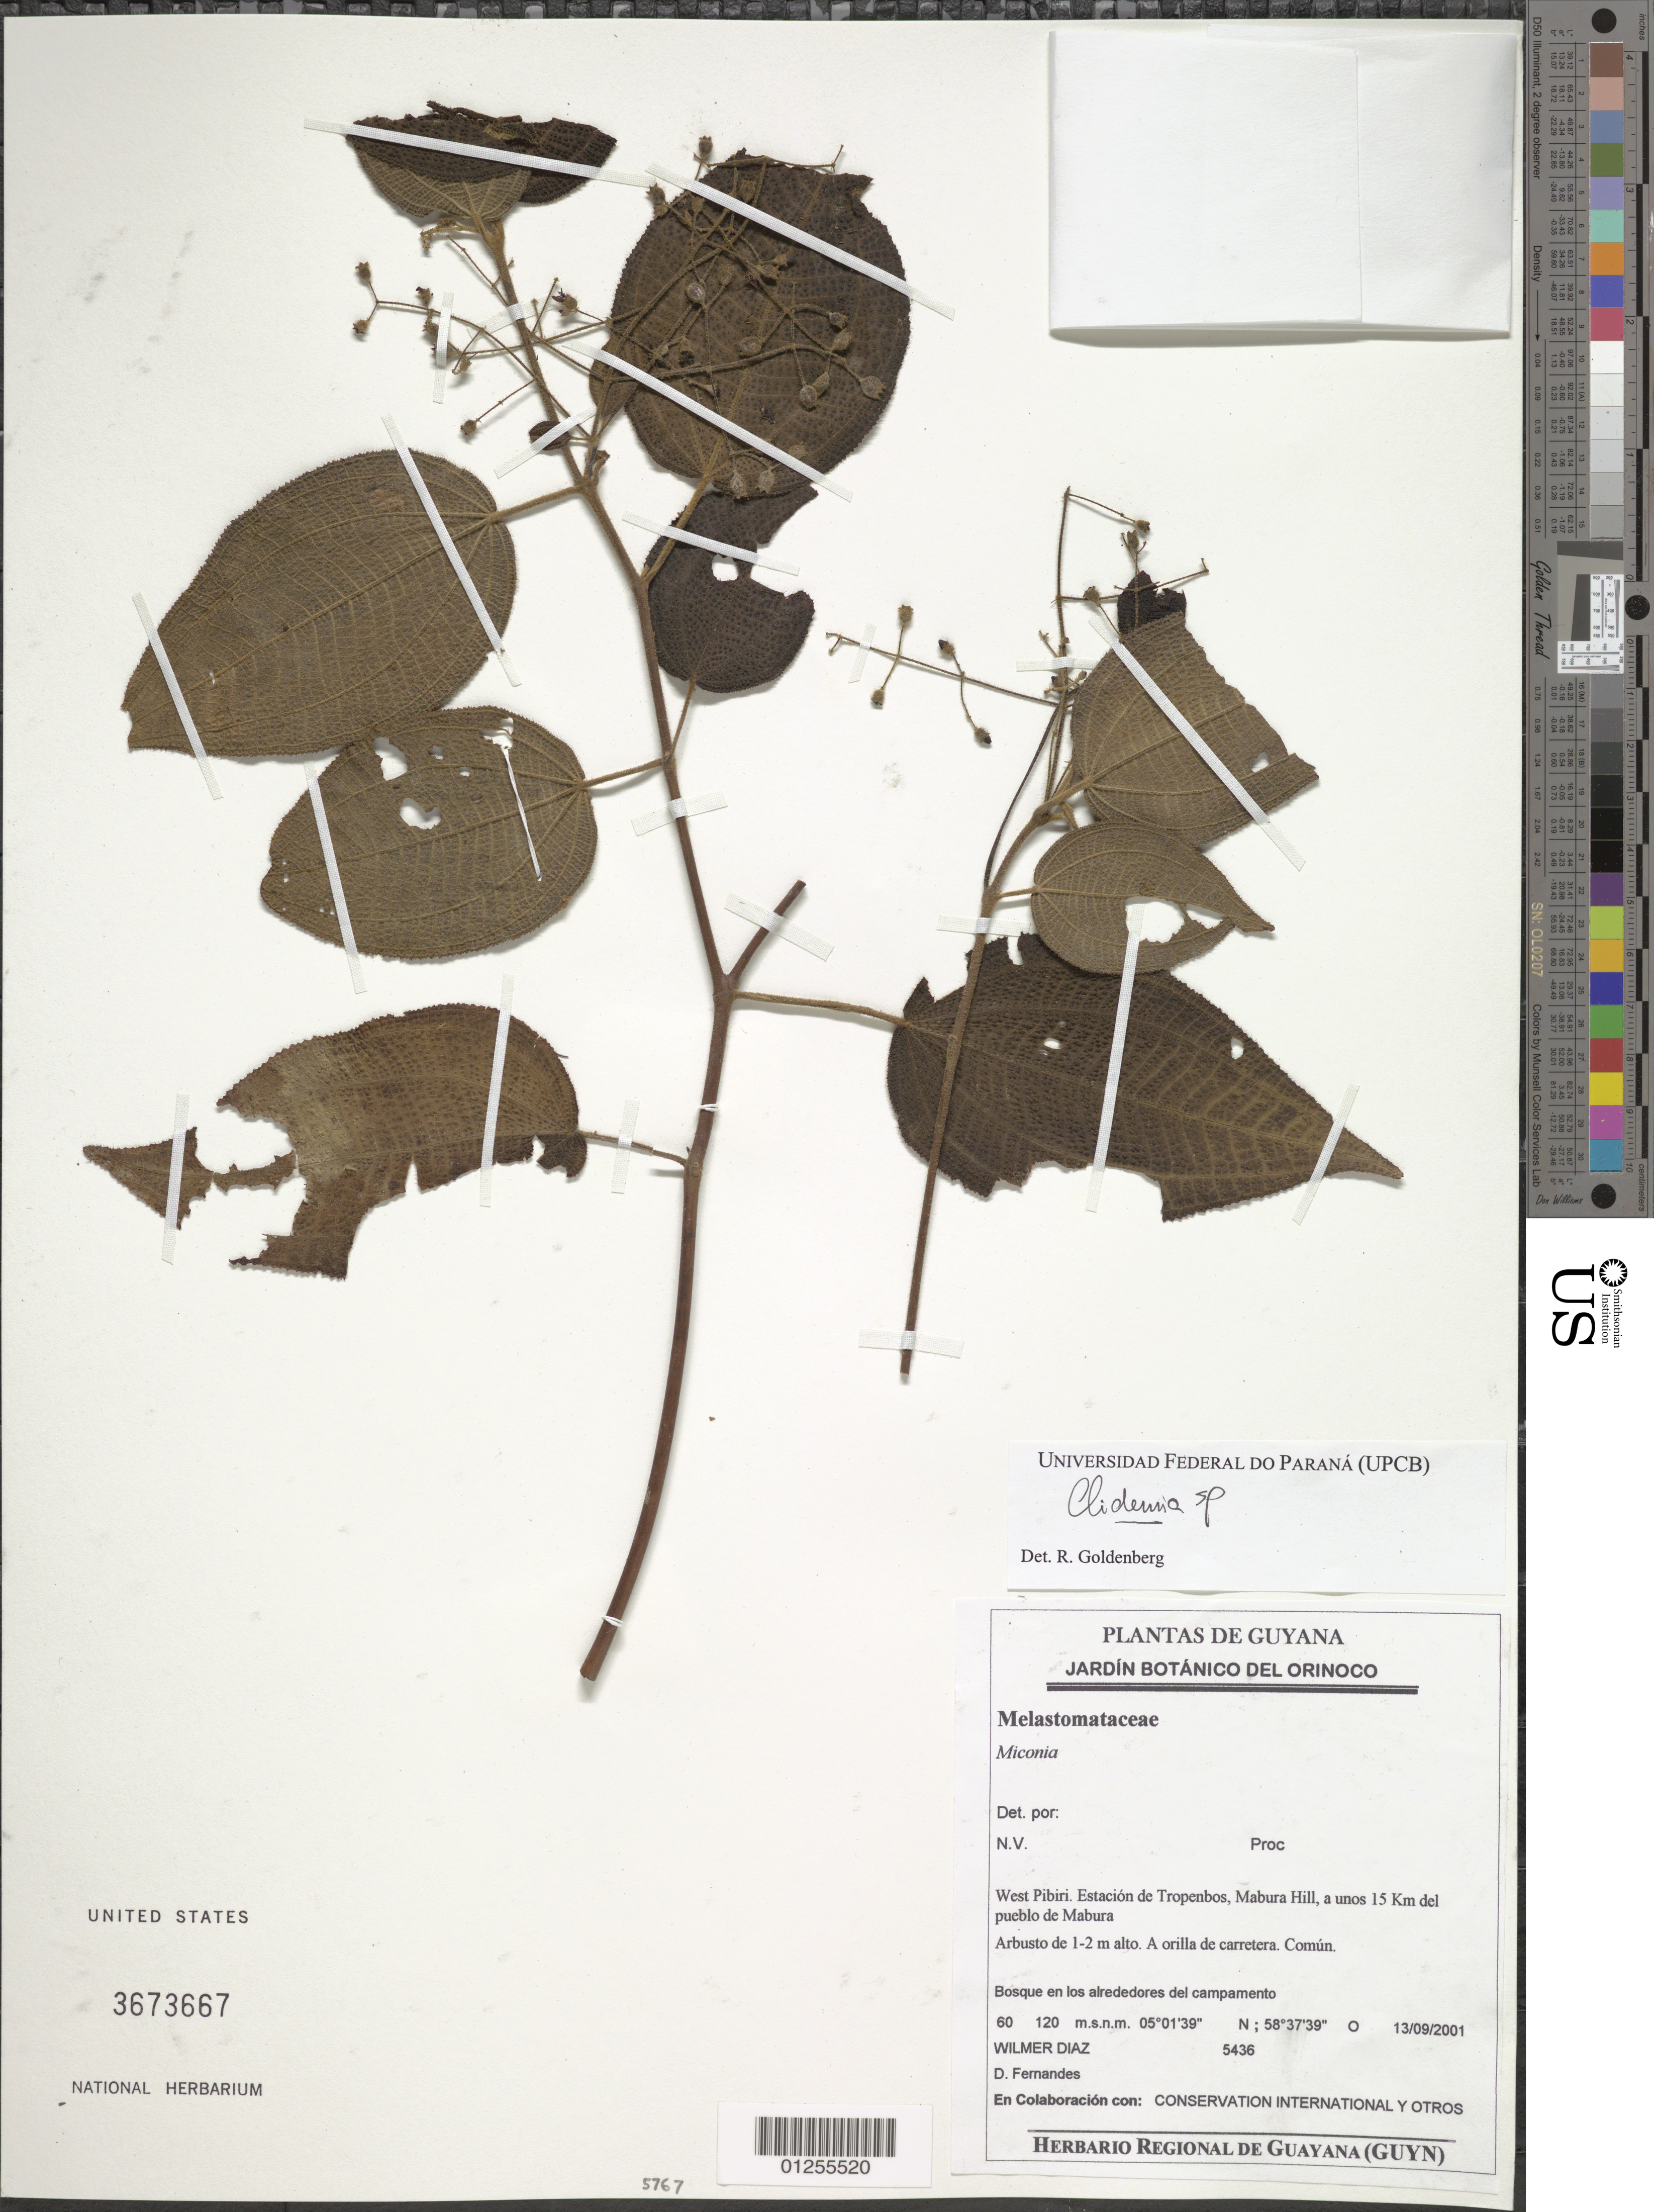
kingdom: Plantae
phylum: Tracheophyta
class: Magnoliopsida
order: Myrtales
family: Melastomataceae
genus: Miconia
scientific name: Miconia fenestrata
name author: (Benth.) Michelang.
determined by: Ferreira-Alves, R.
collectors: W. Díaz P.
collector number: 5436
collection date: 2001-09-13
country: Guyana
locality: West Pibiri. Estacion de Tropoenbos, Mabura Hill, a unos 15 km del pueblo de Mabura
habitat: A orilla de carretera. Comun. Bosque en los alrededores de campamento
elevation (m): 60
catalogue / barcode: US 3673667